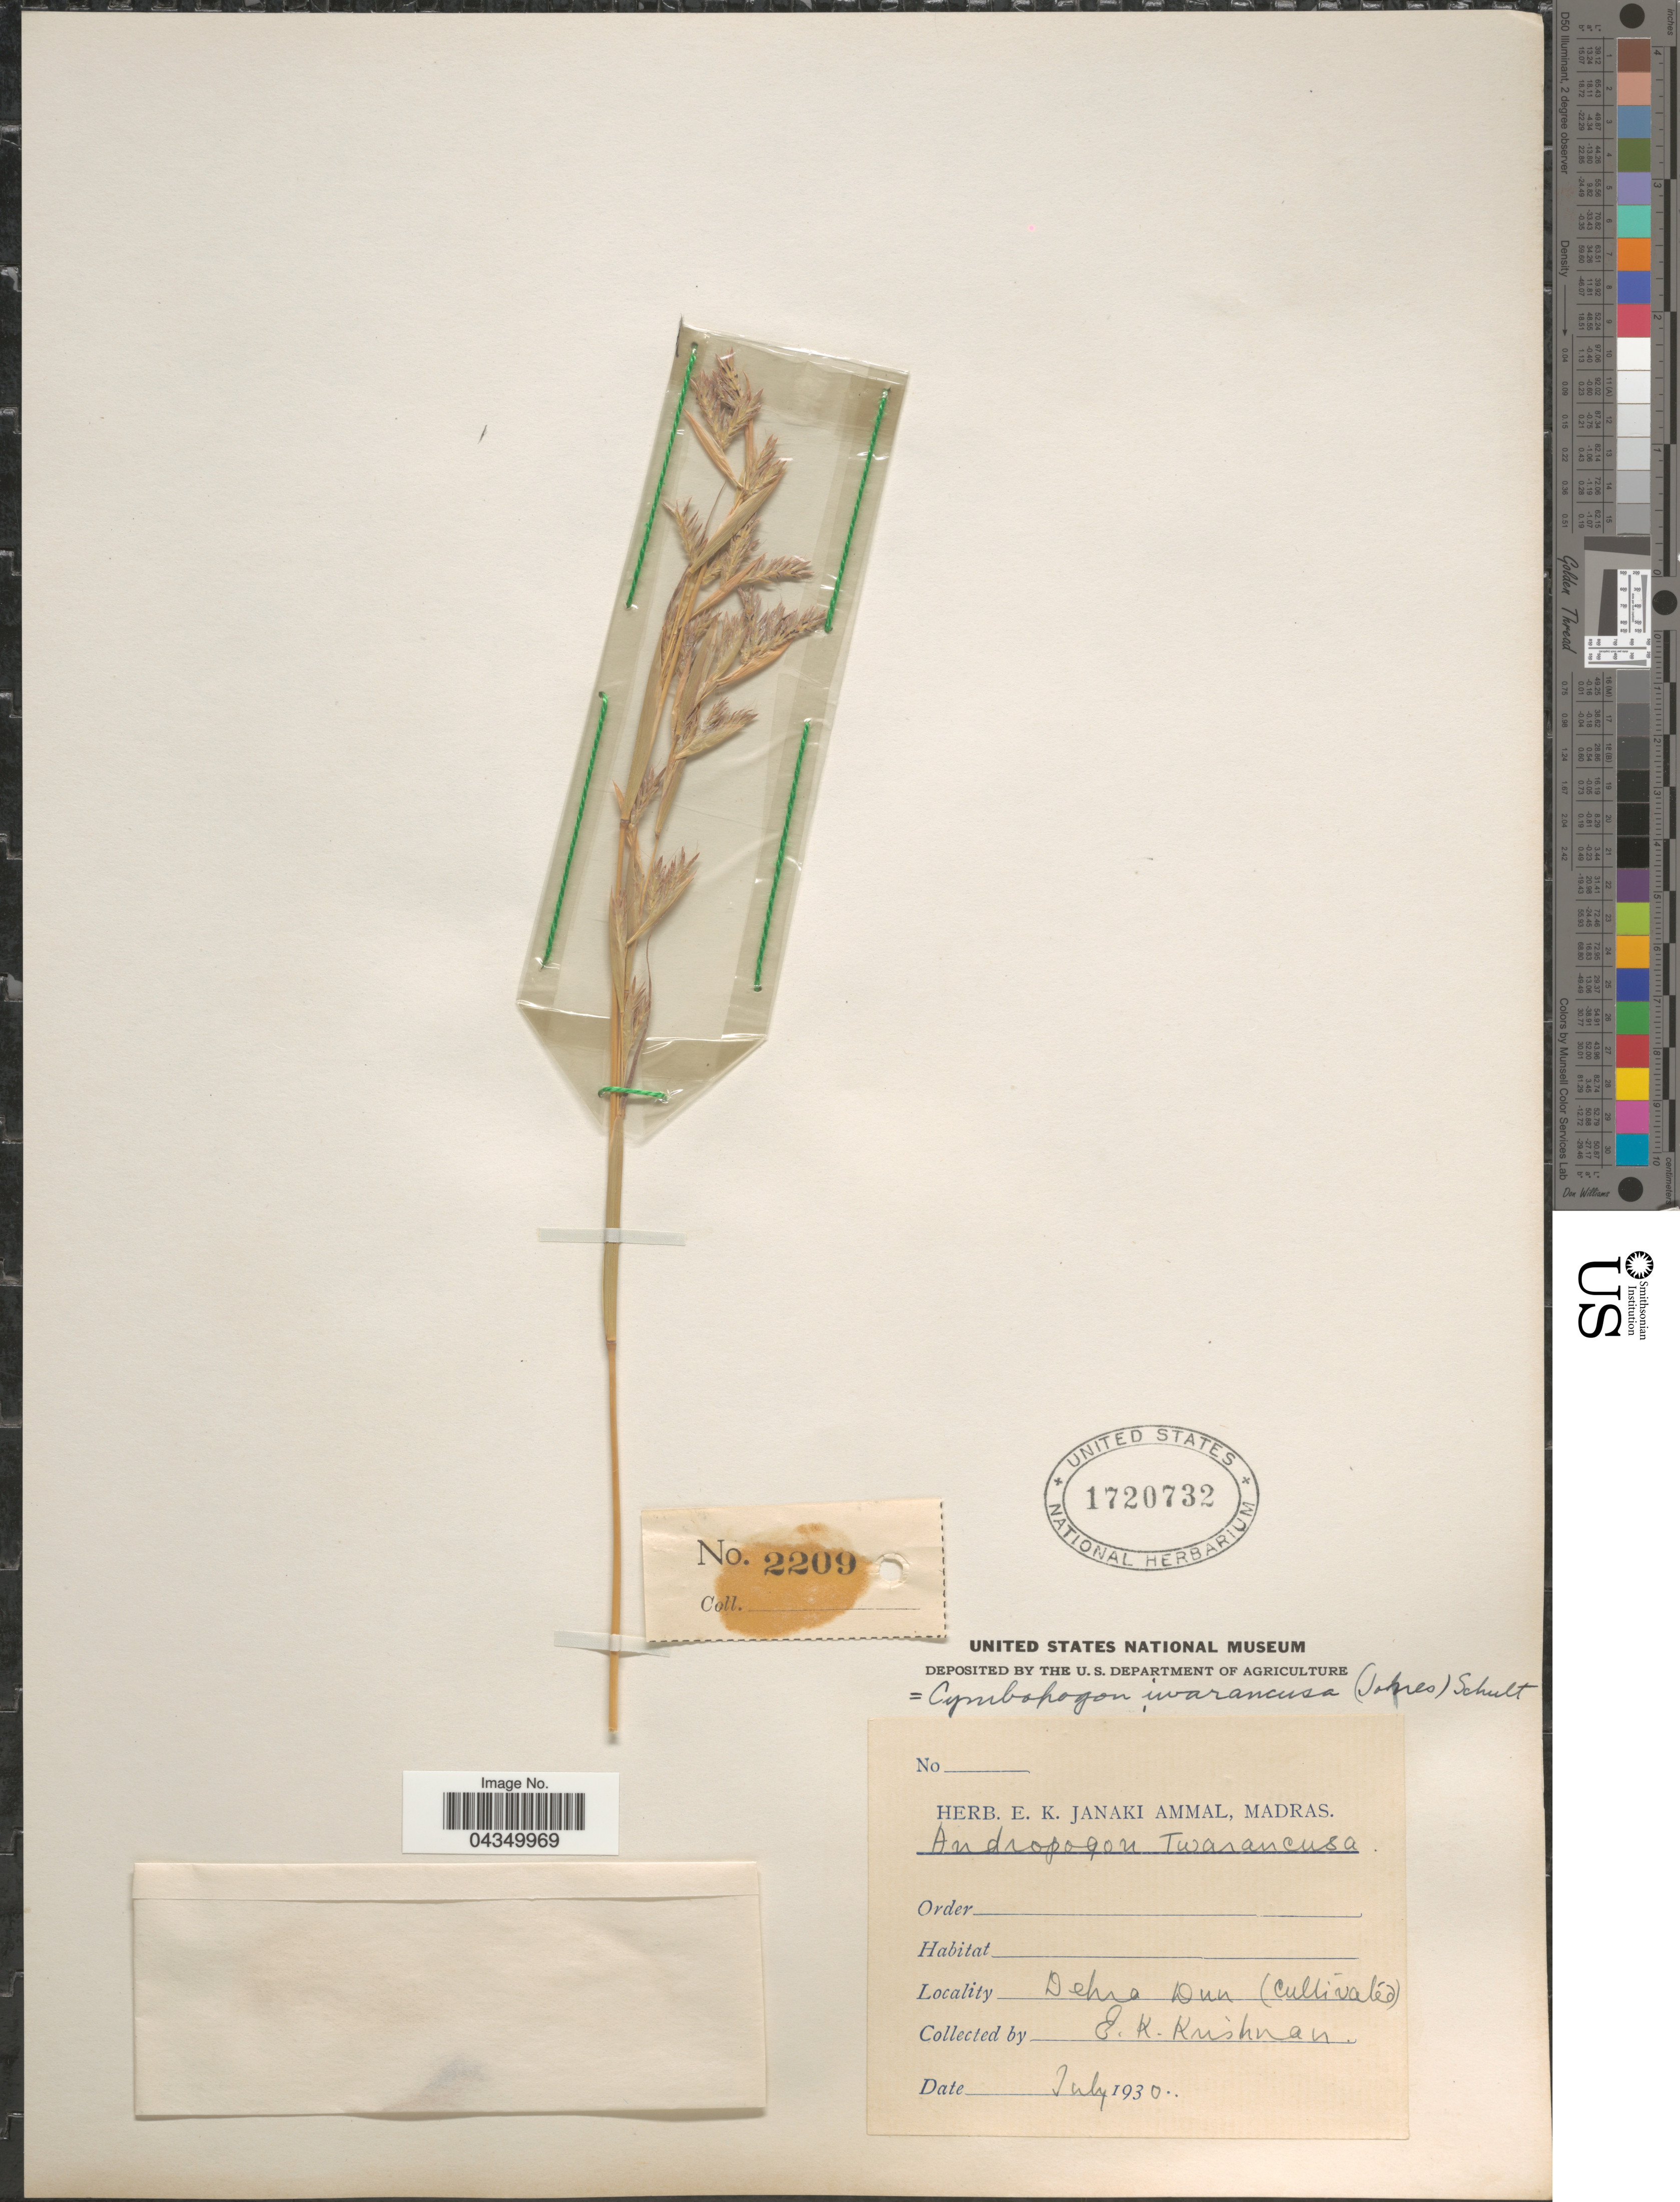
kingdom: Plantae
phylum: Tracheophyta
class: Liliopsida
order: Poales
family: Poaceae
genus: Cymbopogon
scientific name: Cymbopogon iwarancusa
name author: (Jones) Schult.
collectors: E. Krishnan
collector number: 2209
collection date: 1930-07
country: India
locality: Dehra Dun.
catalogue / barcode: US 1720732